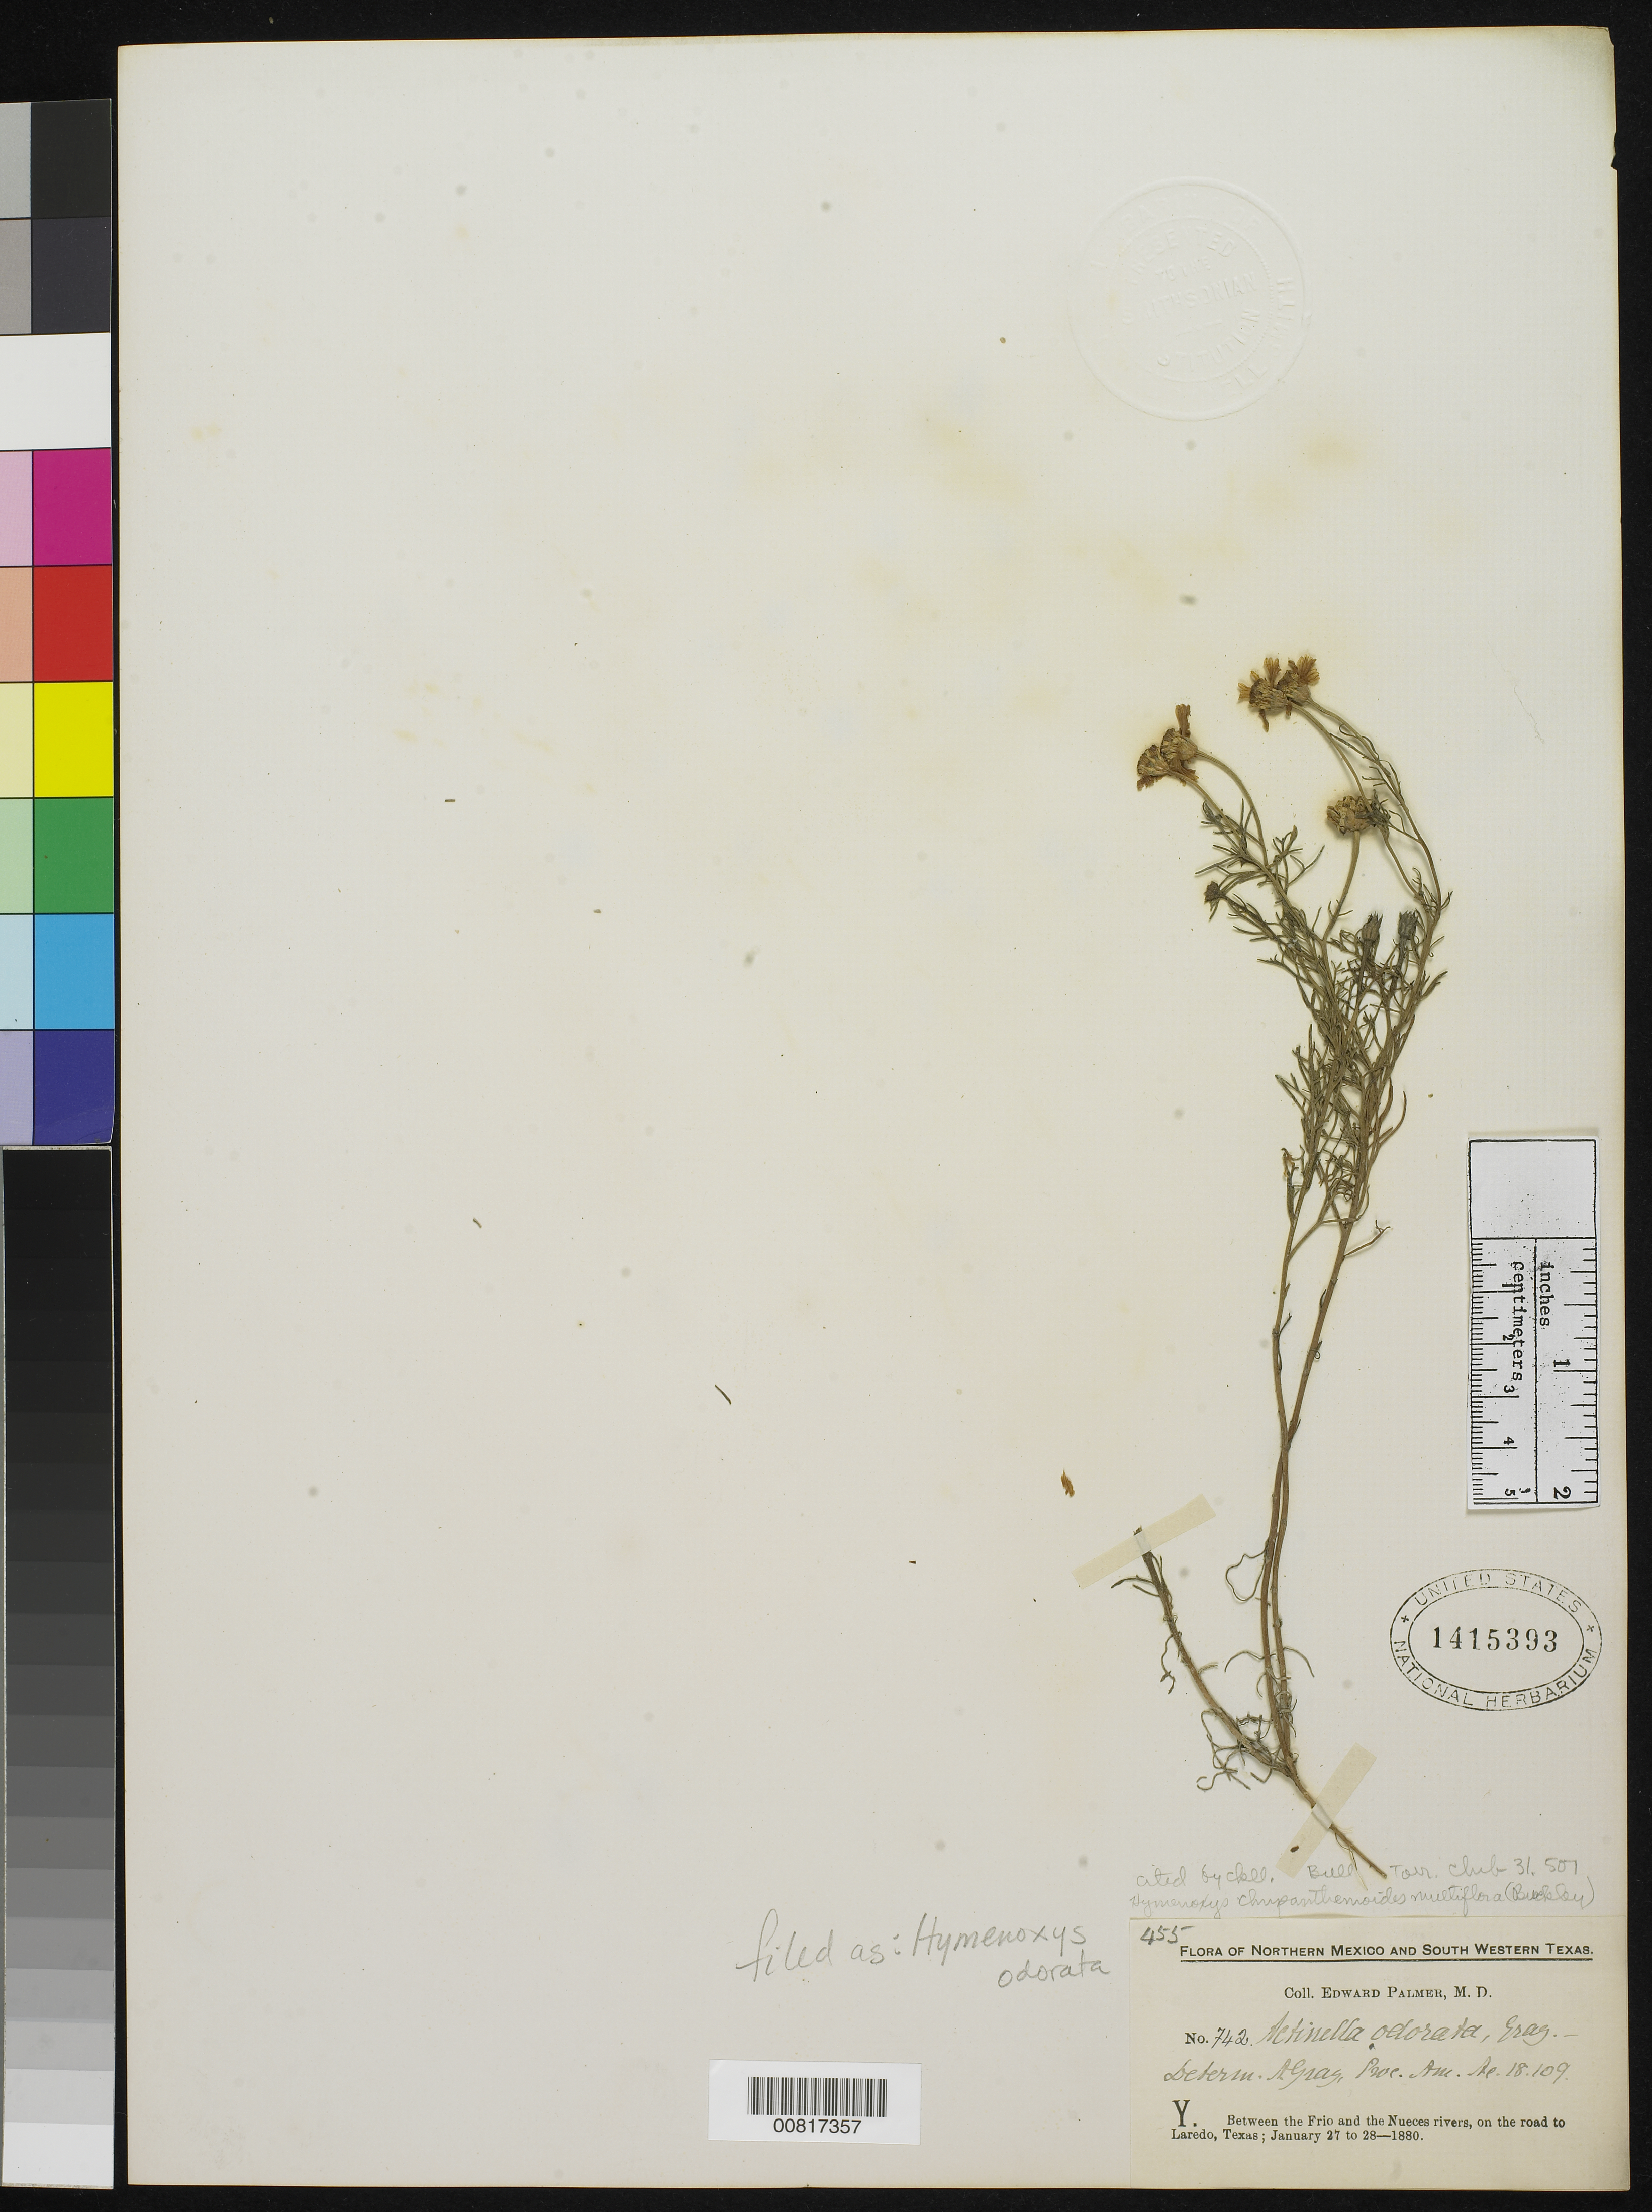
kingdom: Plantae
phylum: Tracheophyta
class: Magnoliopsida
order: Asterales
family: Asteraceae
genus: Hymenoxys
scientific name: Hymenoxys odorata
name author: DC.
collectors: E. Palmer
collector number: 742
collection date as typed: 27 Jan 1880 to 28 Jan 1880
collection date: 1880-01-27/1880-01-28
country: United States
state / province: Texas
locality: Y. Between the Frio and the Nueces Rivers, on the road to Laredo, Texas.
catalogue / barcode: US 227468